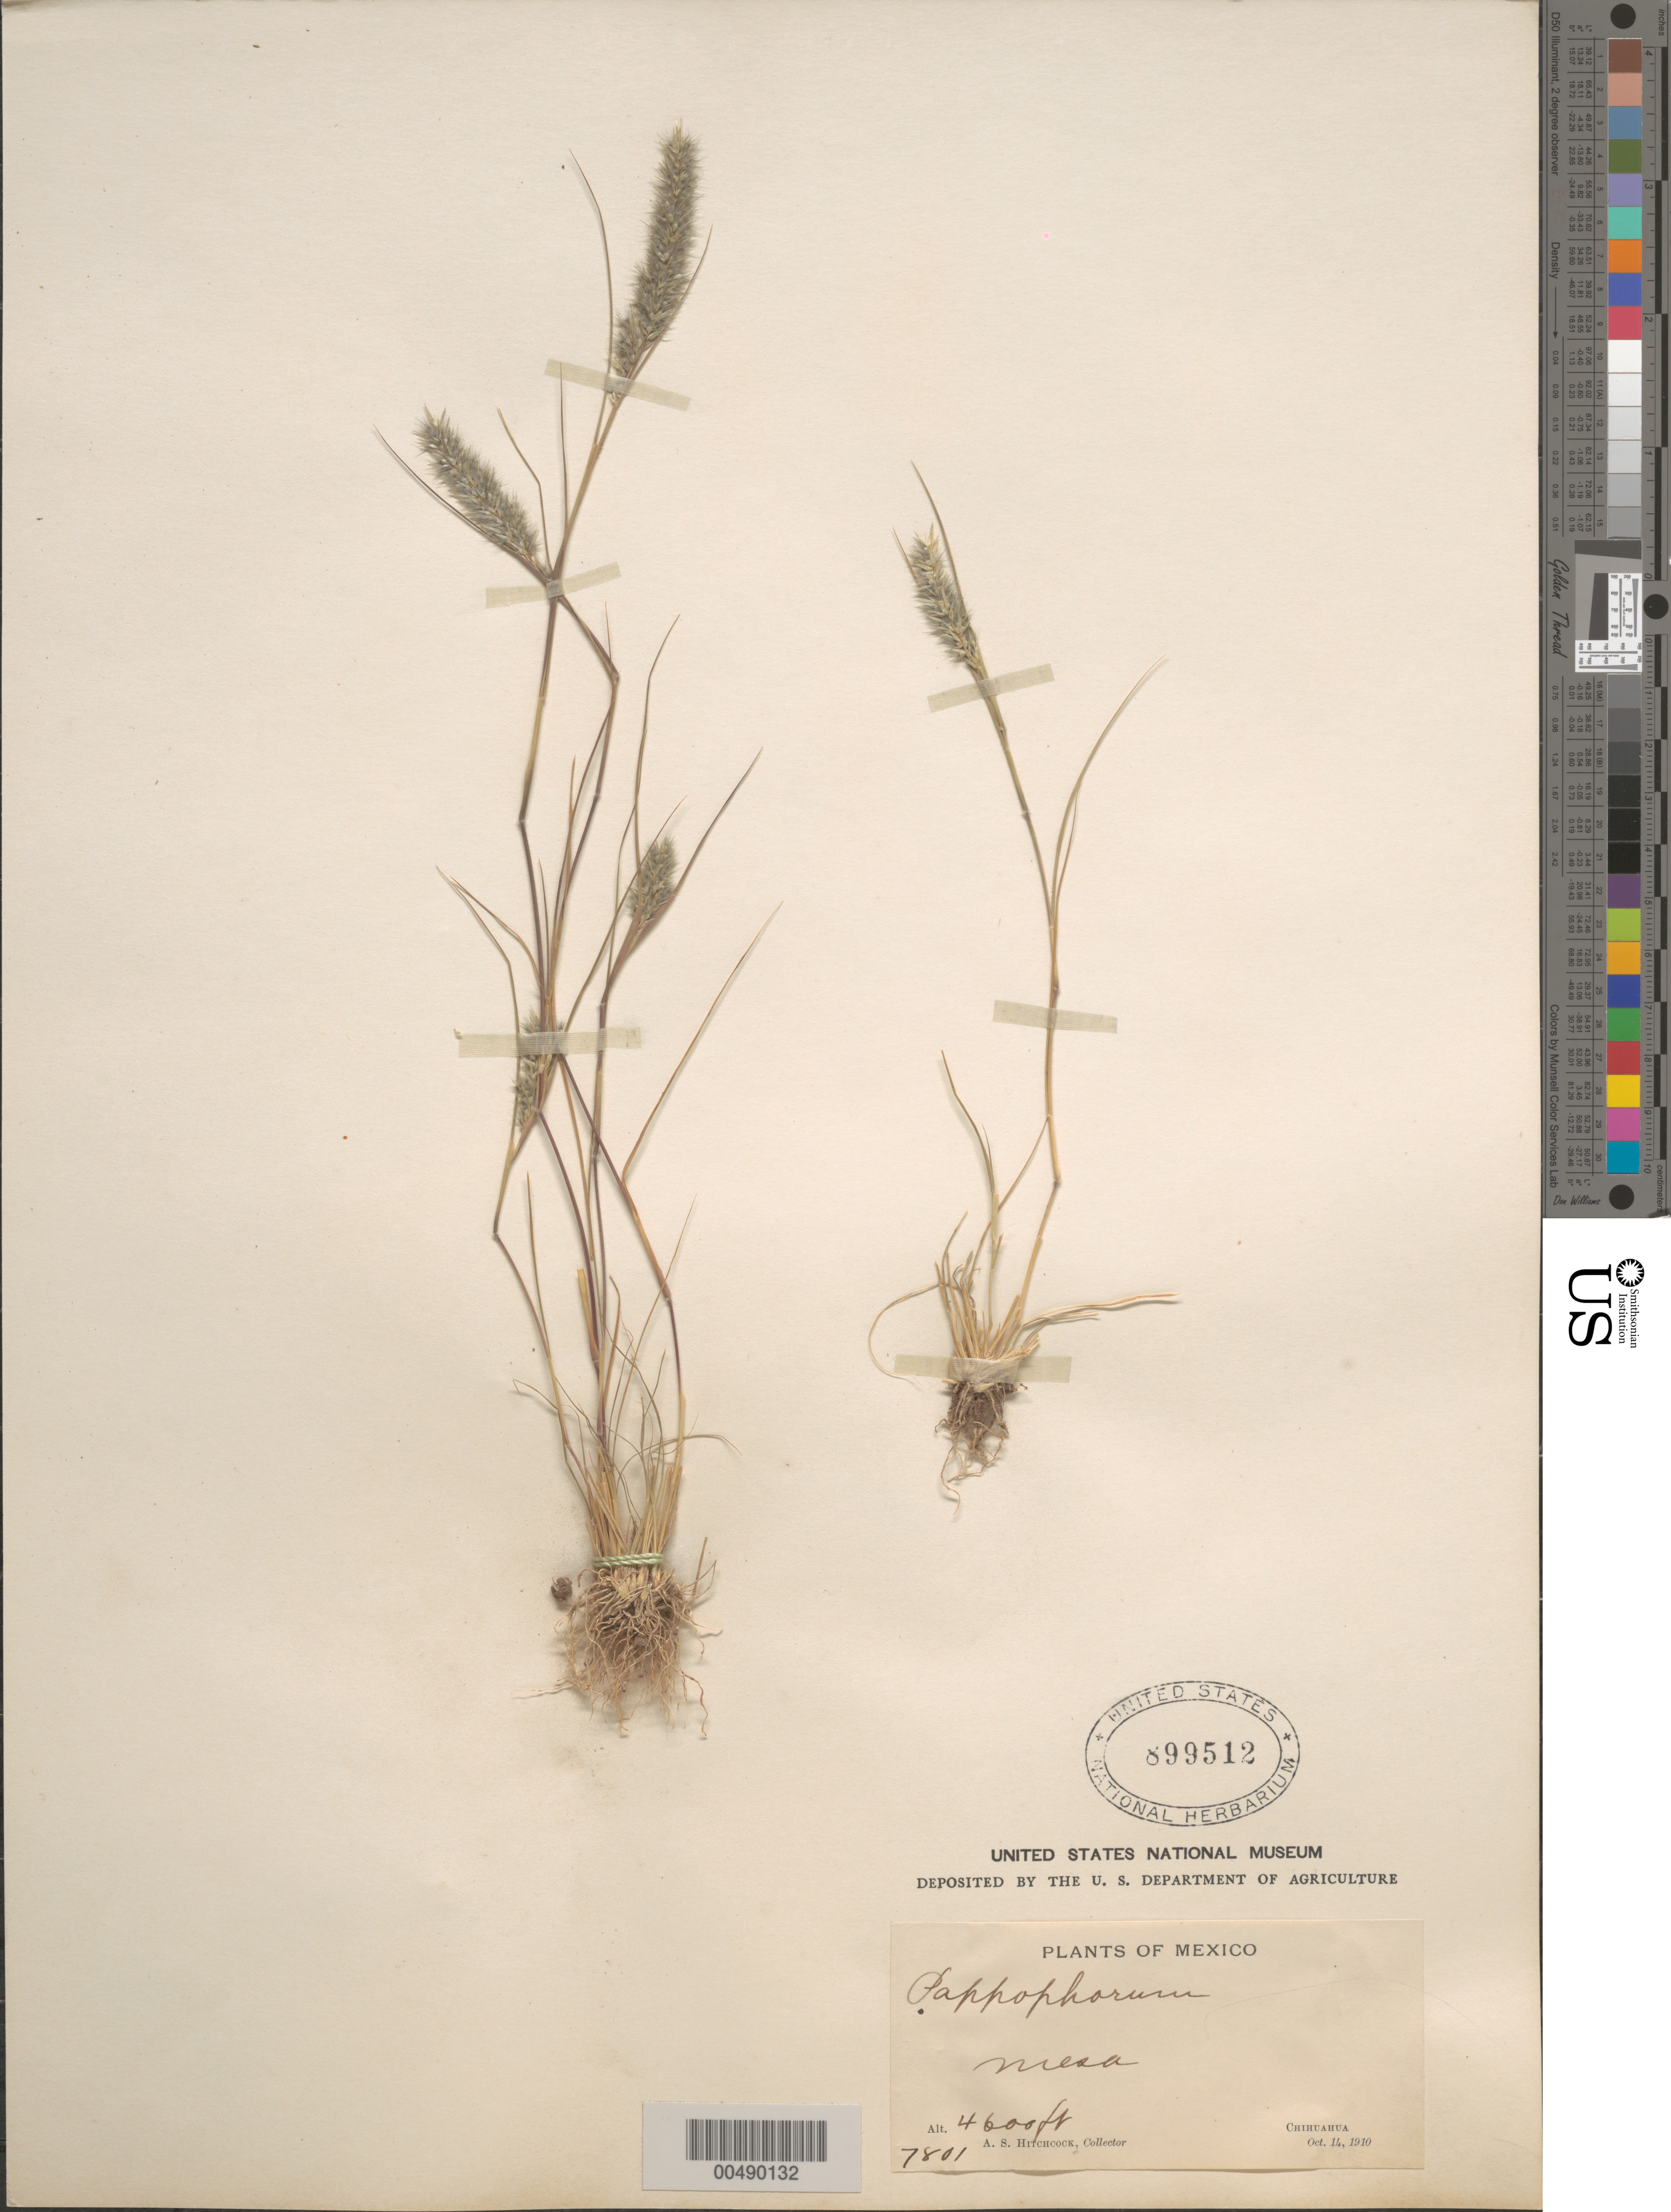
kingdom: Plantae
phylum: Tracheophyta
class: Liliopsida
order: Poales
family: Poaceae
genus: Enneapogon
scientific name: Enneapogon desvauxii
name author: P. Beauv.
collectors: A. S. Hitchcock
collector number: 7801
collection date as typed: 14 Oct 1910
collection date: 1910-10-14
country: Mexico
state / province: Chihuahua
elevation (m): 1402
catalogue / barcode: US 899512